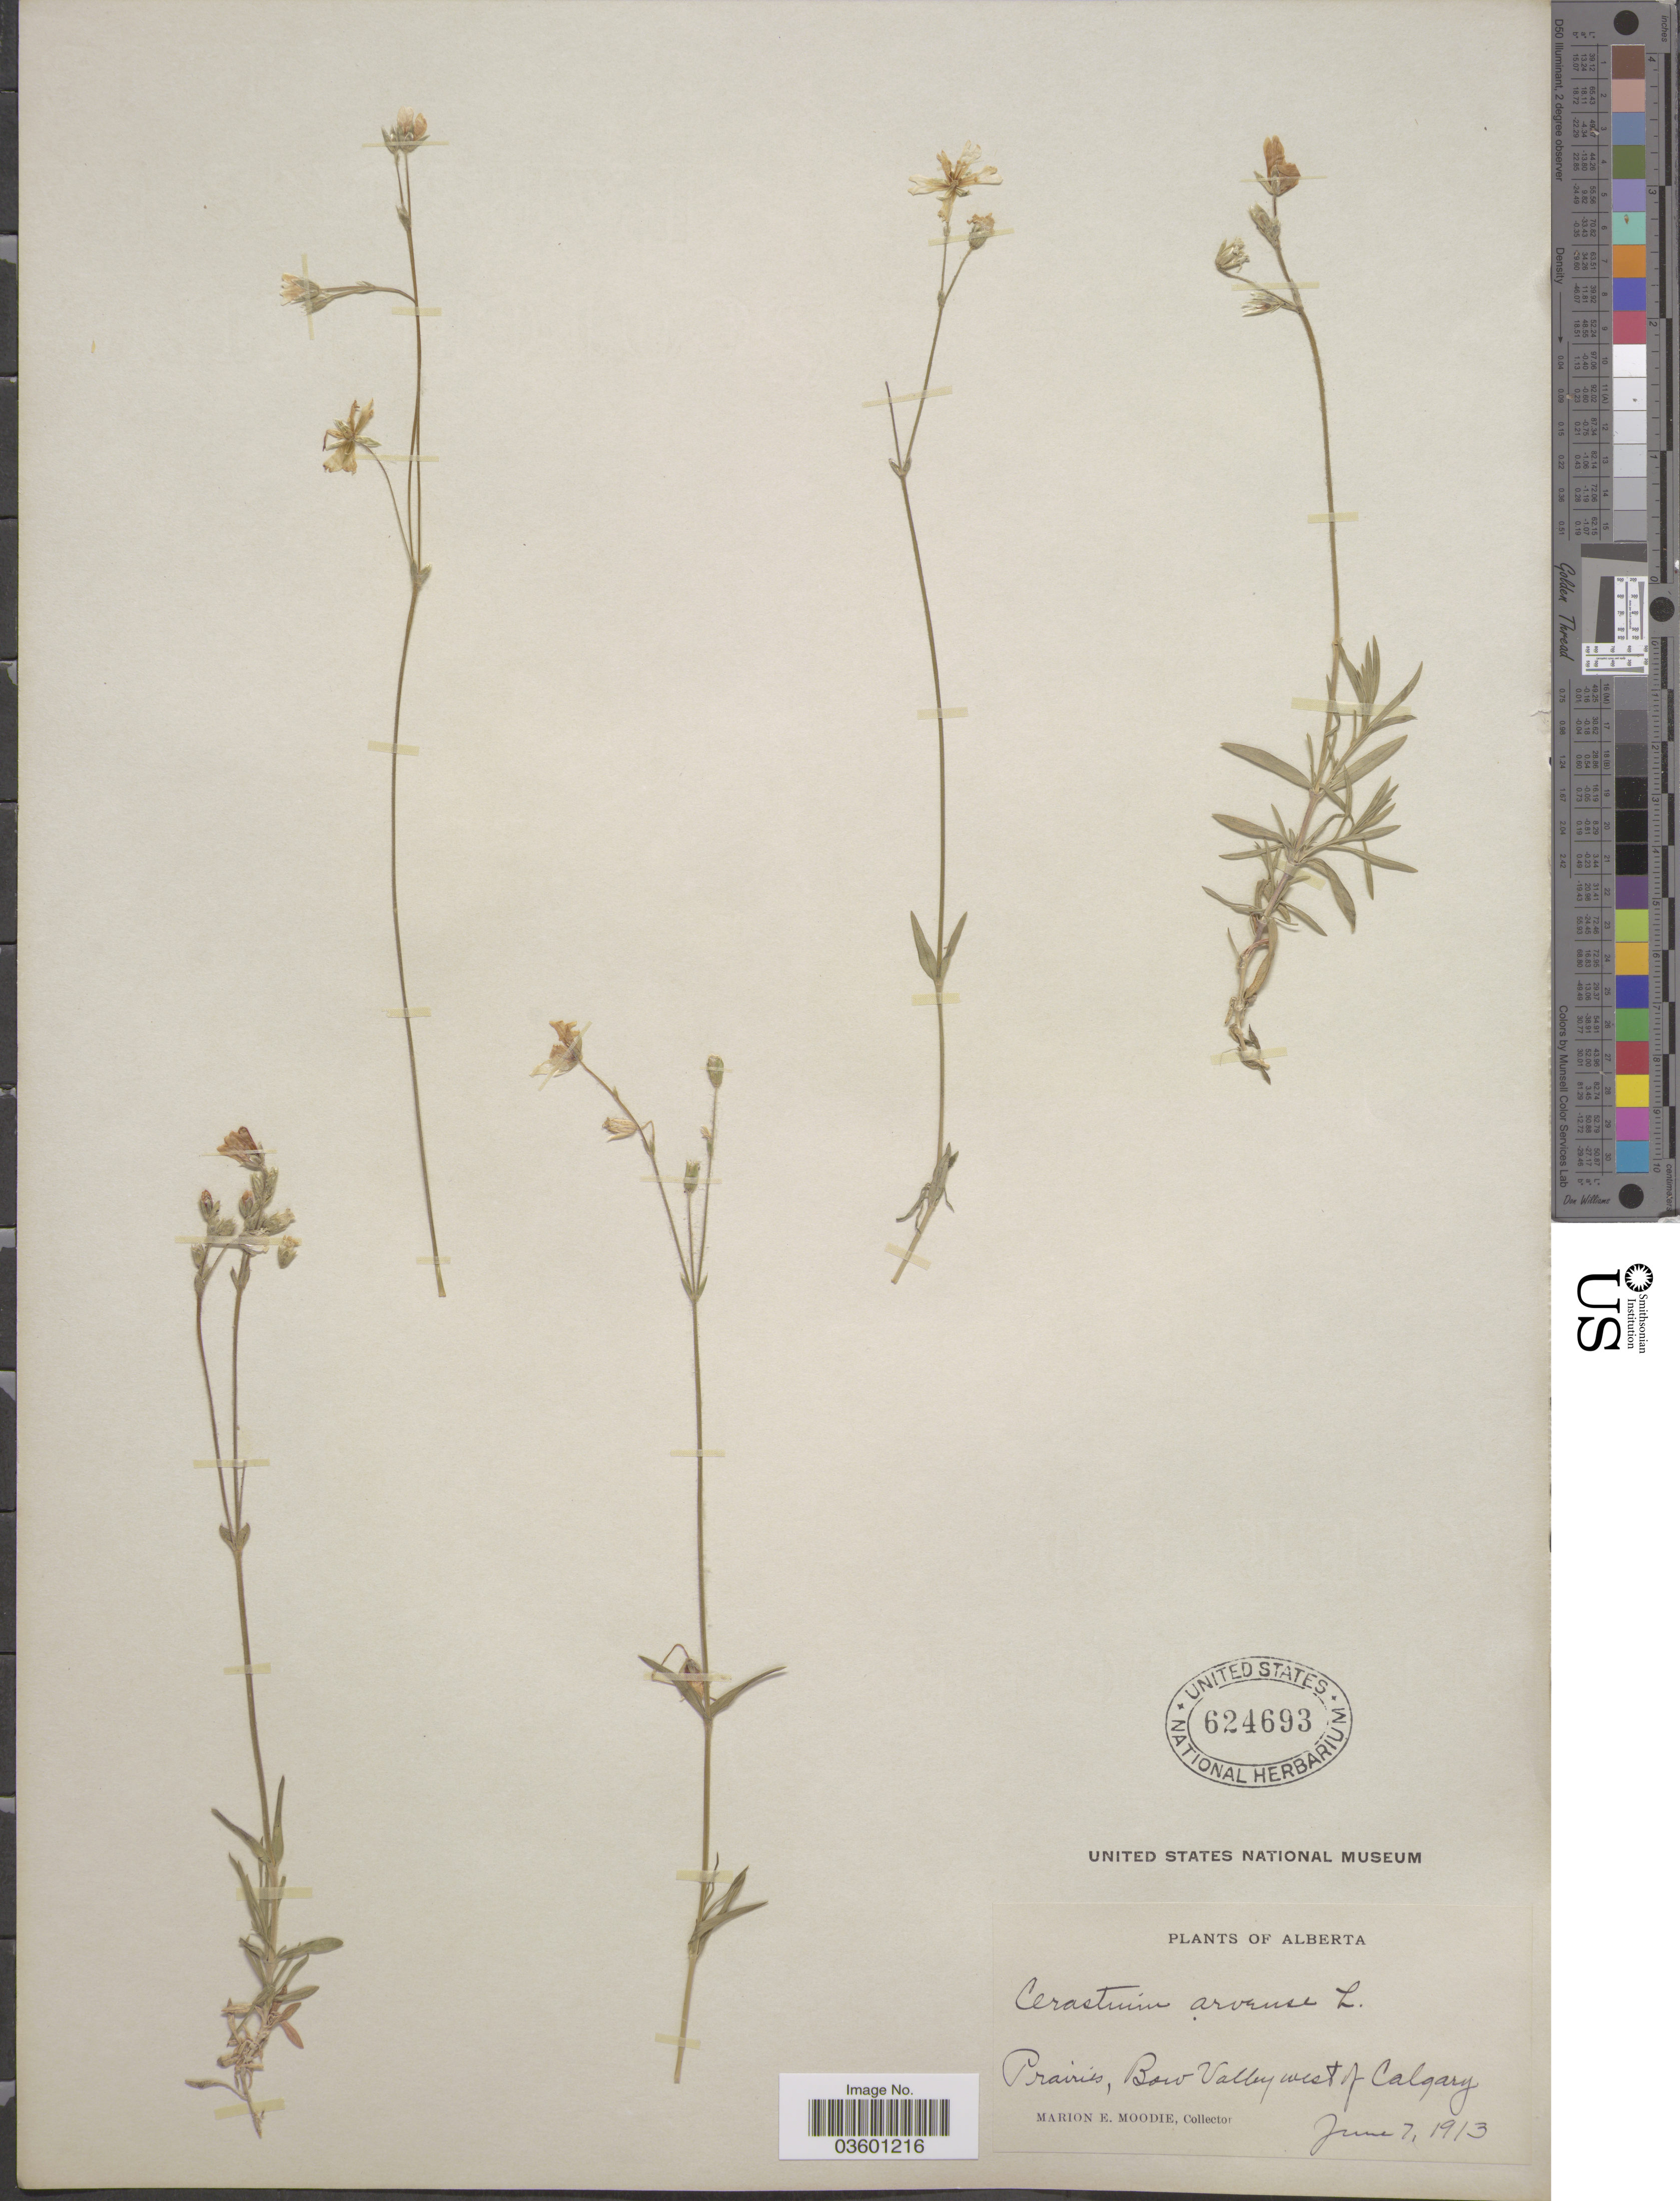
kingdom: Plantae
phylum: Tracheophyta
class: Magnoliopsida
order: Caryophyllales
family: Caryophyllaceae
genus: Cerastium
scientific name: Cerastium arvense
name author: L.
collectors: M. E. Moodie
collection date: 1913-06-07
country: Canada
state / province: Alberta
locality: Bow Valley west of Calgary.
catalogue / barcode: US 624693